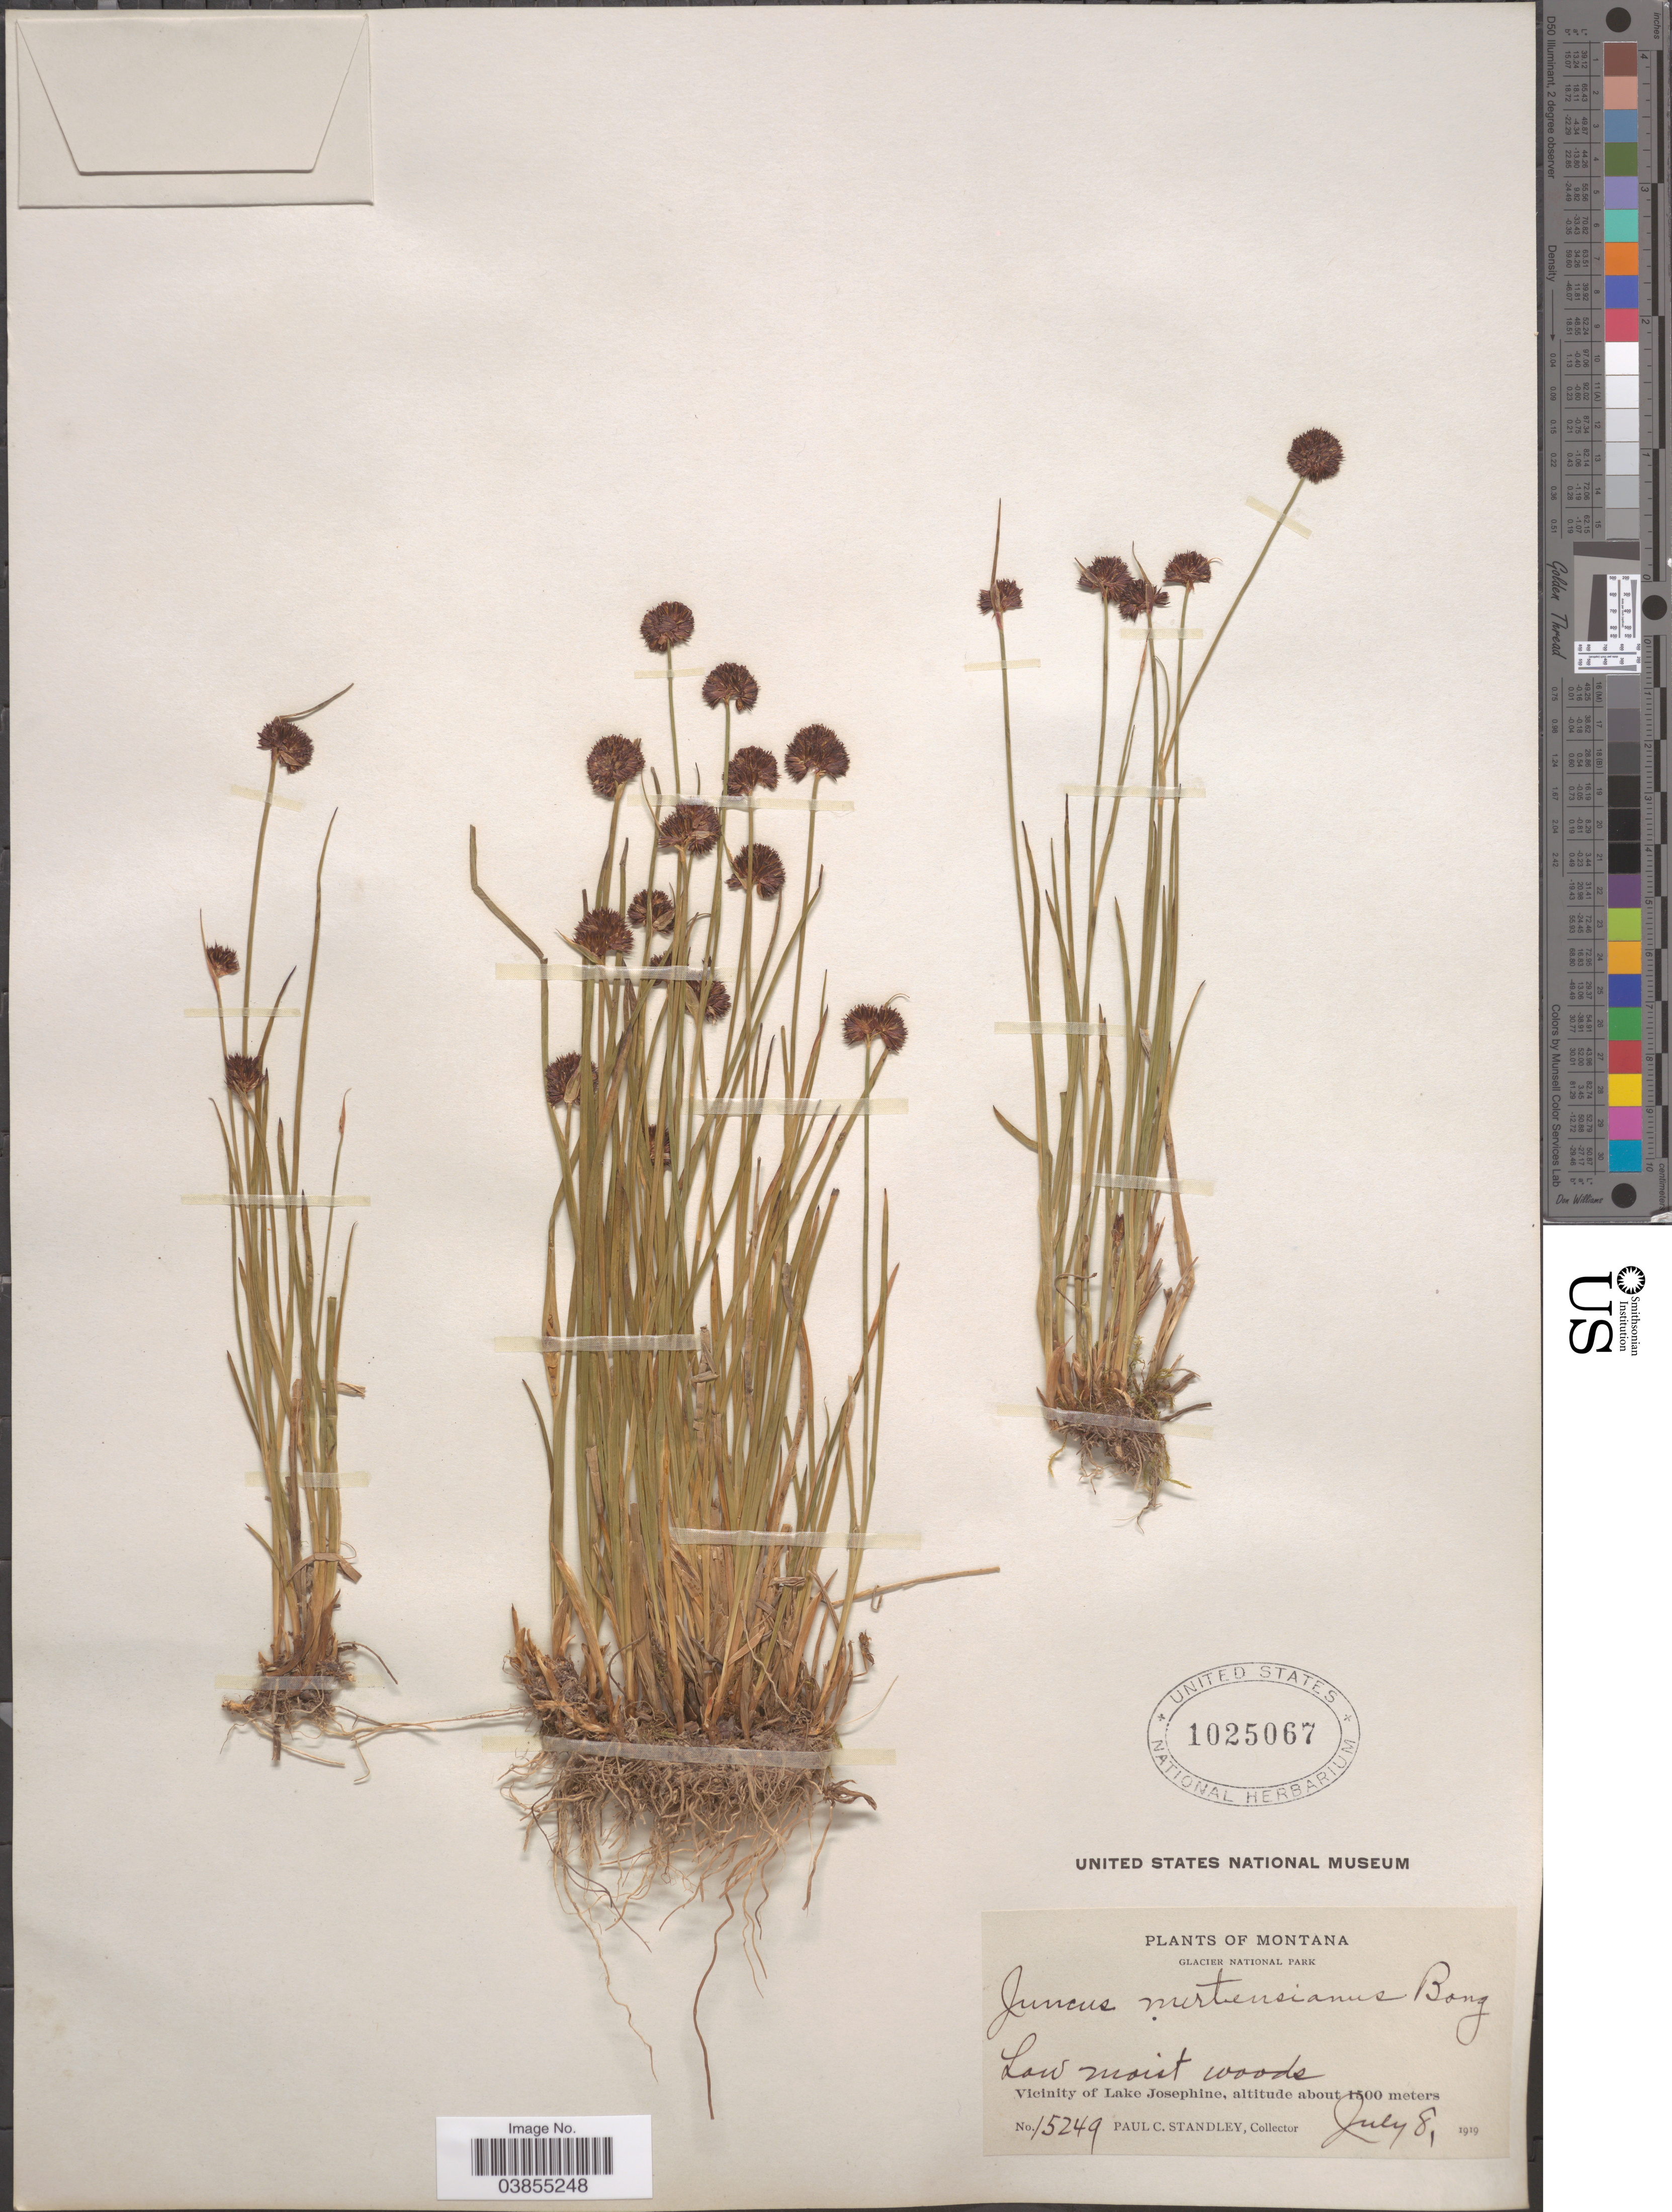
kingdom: Plantae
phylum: Tracheophyta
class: Liliopsida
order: Poales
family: Juncaceae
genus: Juncus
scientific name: Juncus mertensianus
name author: Bong.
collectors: P. C. Standley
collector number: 15249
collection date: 1919-07-08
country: United States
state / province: Montana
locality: Glacier National Park. Vicinity of Lake Josephine.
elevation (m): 1500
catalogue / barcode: US 1025067